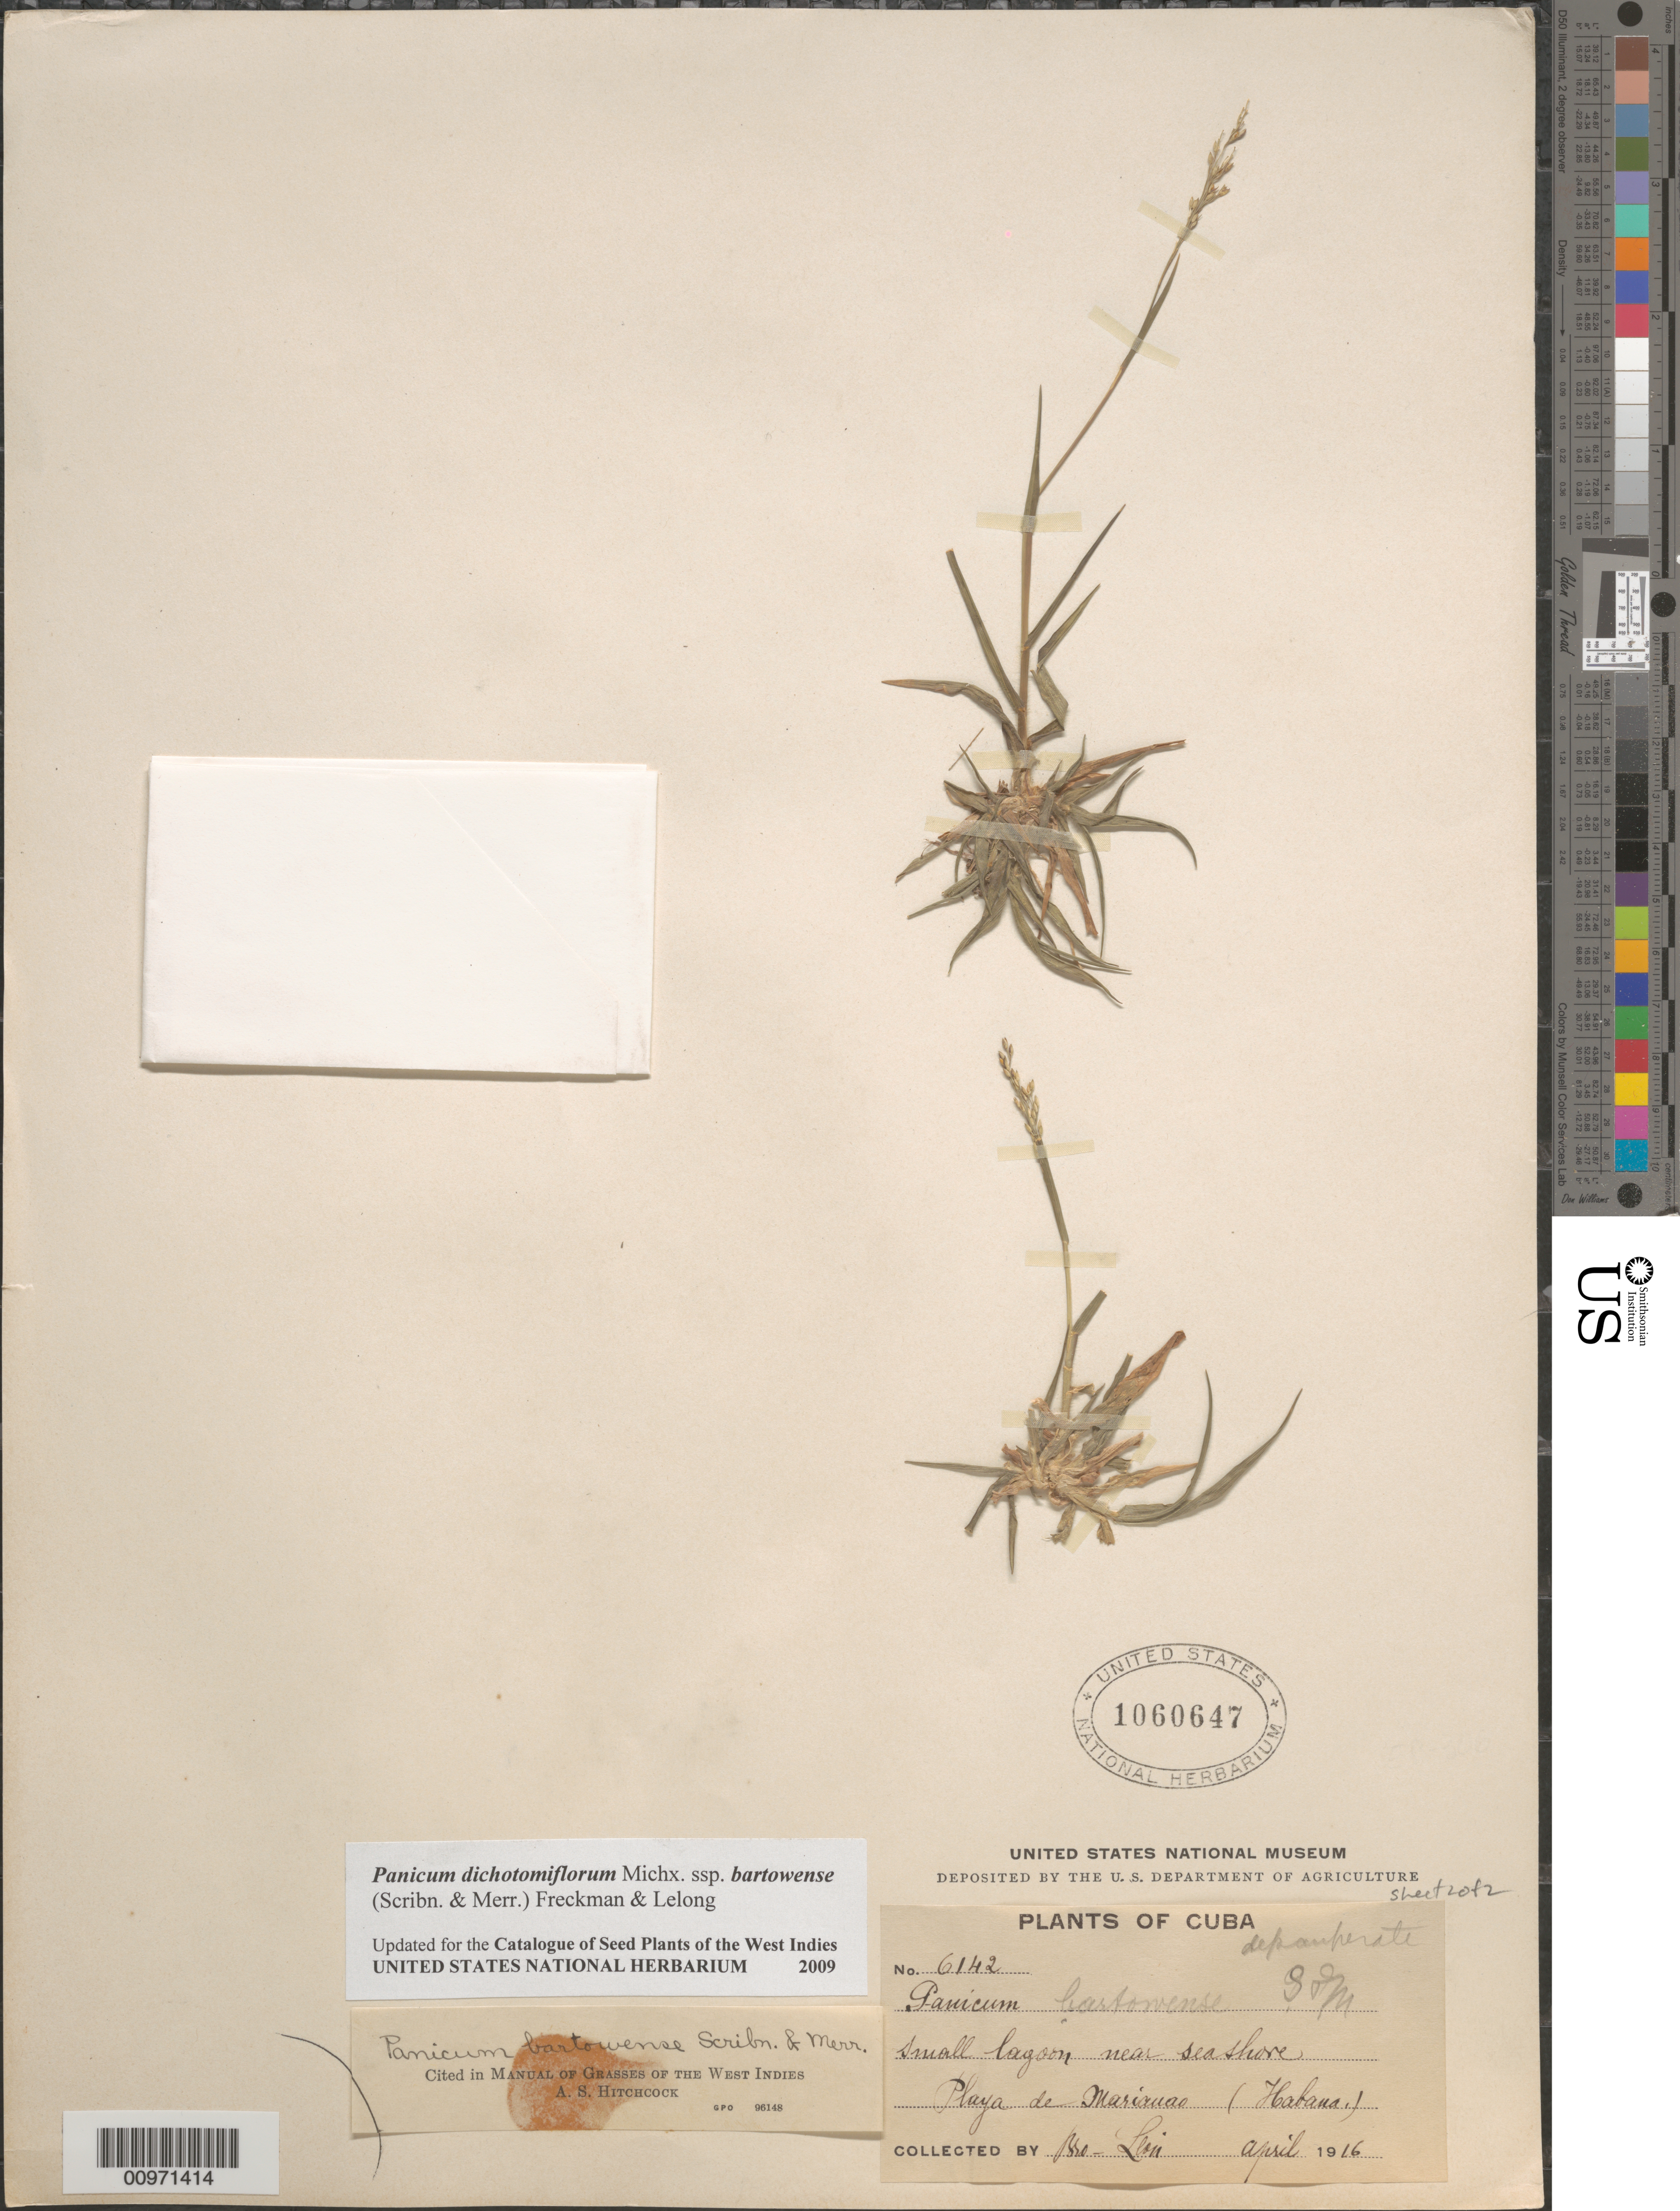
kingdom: Plantae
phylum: Tracheophyta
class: Liliopsida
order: Poales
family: Poaceae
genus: Panicum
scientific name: Panicum dichotomiflorum subsp. bartowense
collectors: Bro. León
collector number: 6142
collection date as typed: Apr 1916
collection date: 1916-04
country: Cuba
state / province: La Habana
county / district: Municipio Playa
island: Cuba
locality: Playa de Marianao (Havana)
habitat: Small lagoon near seashore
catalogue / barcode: US 1060647